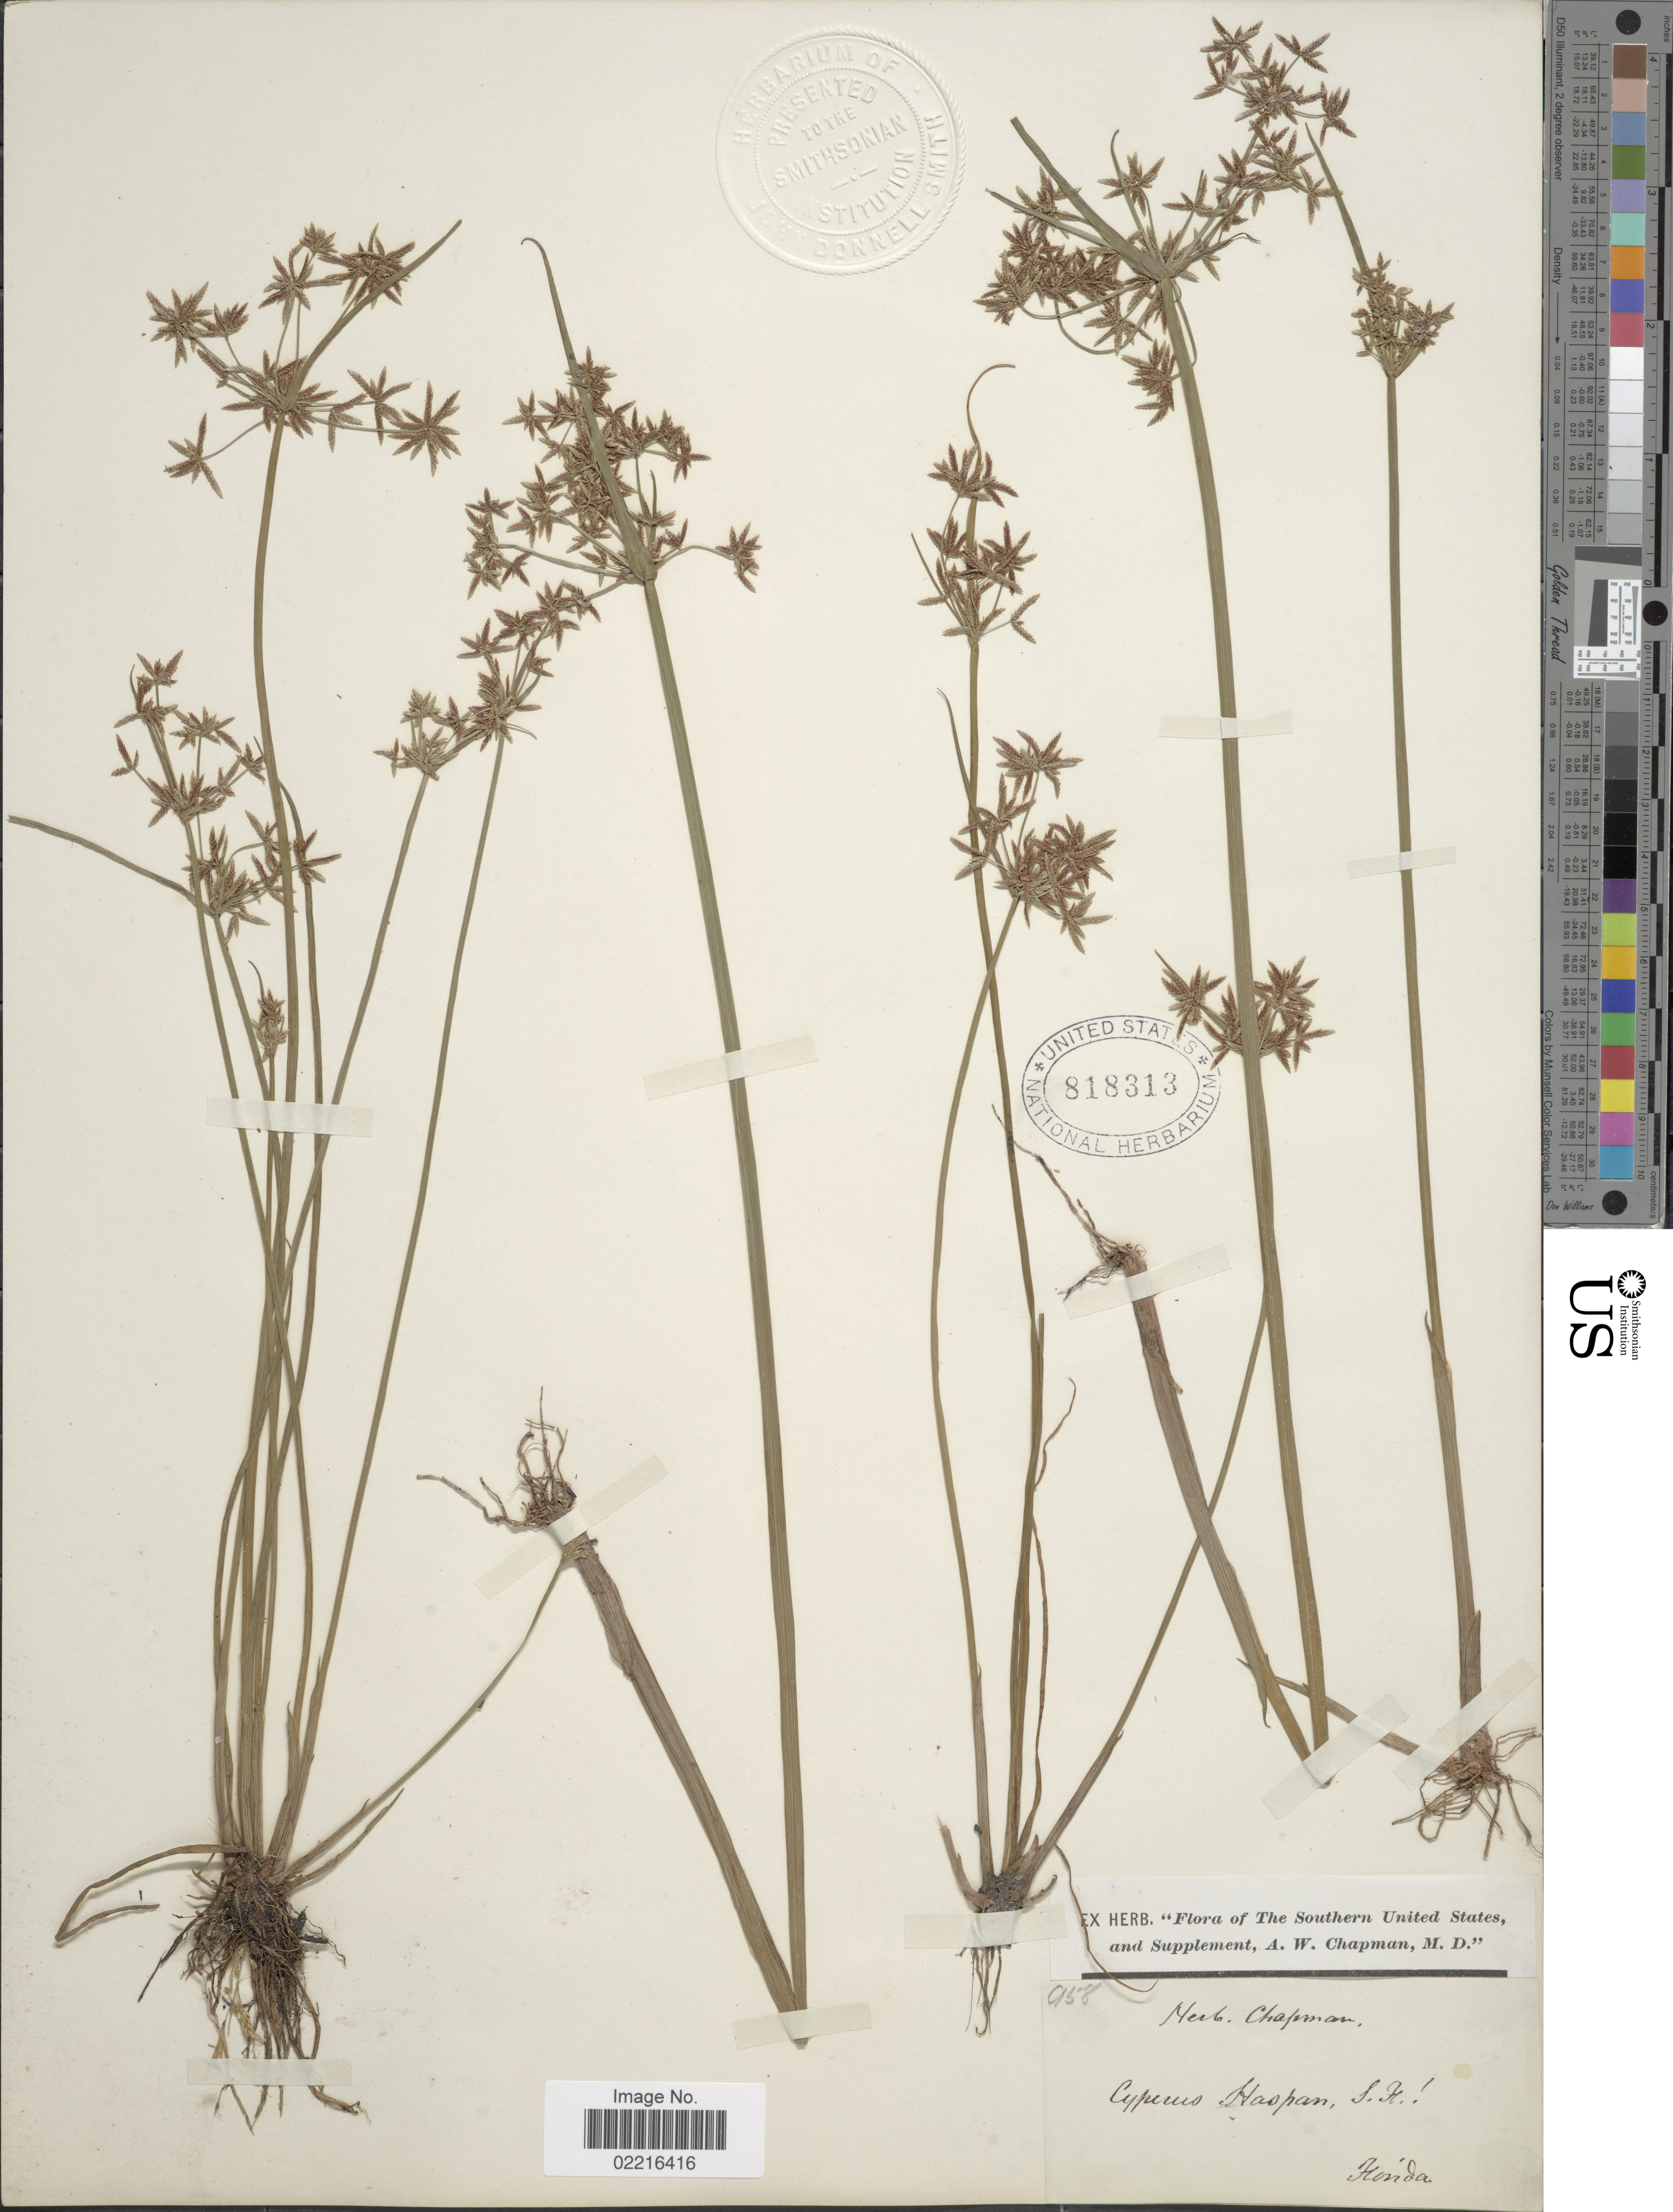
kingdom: Plantae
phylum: Tracheophyta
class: Liliopsida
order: Poales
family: Cyperaceae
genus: Cyperus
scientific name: Cyperus haspan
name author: L.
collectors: ex herb. A.W. Chapman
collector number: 958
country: United States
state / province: Florida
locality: The Southern United States and Supplement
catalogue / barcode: US 818313